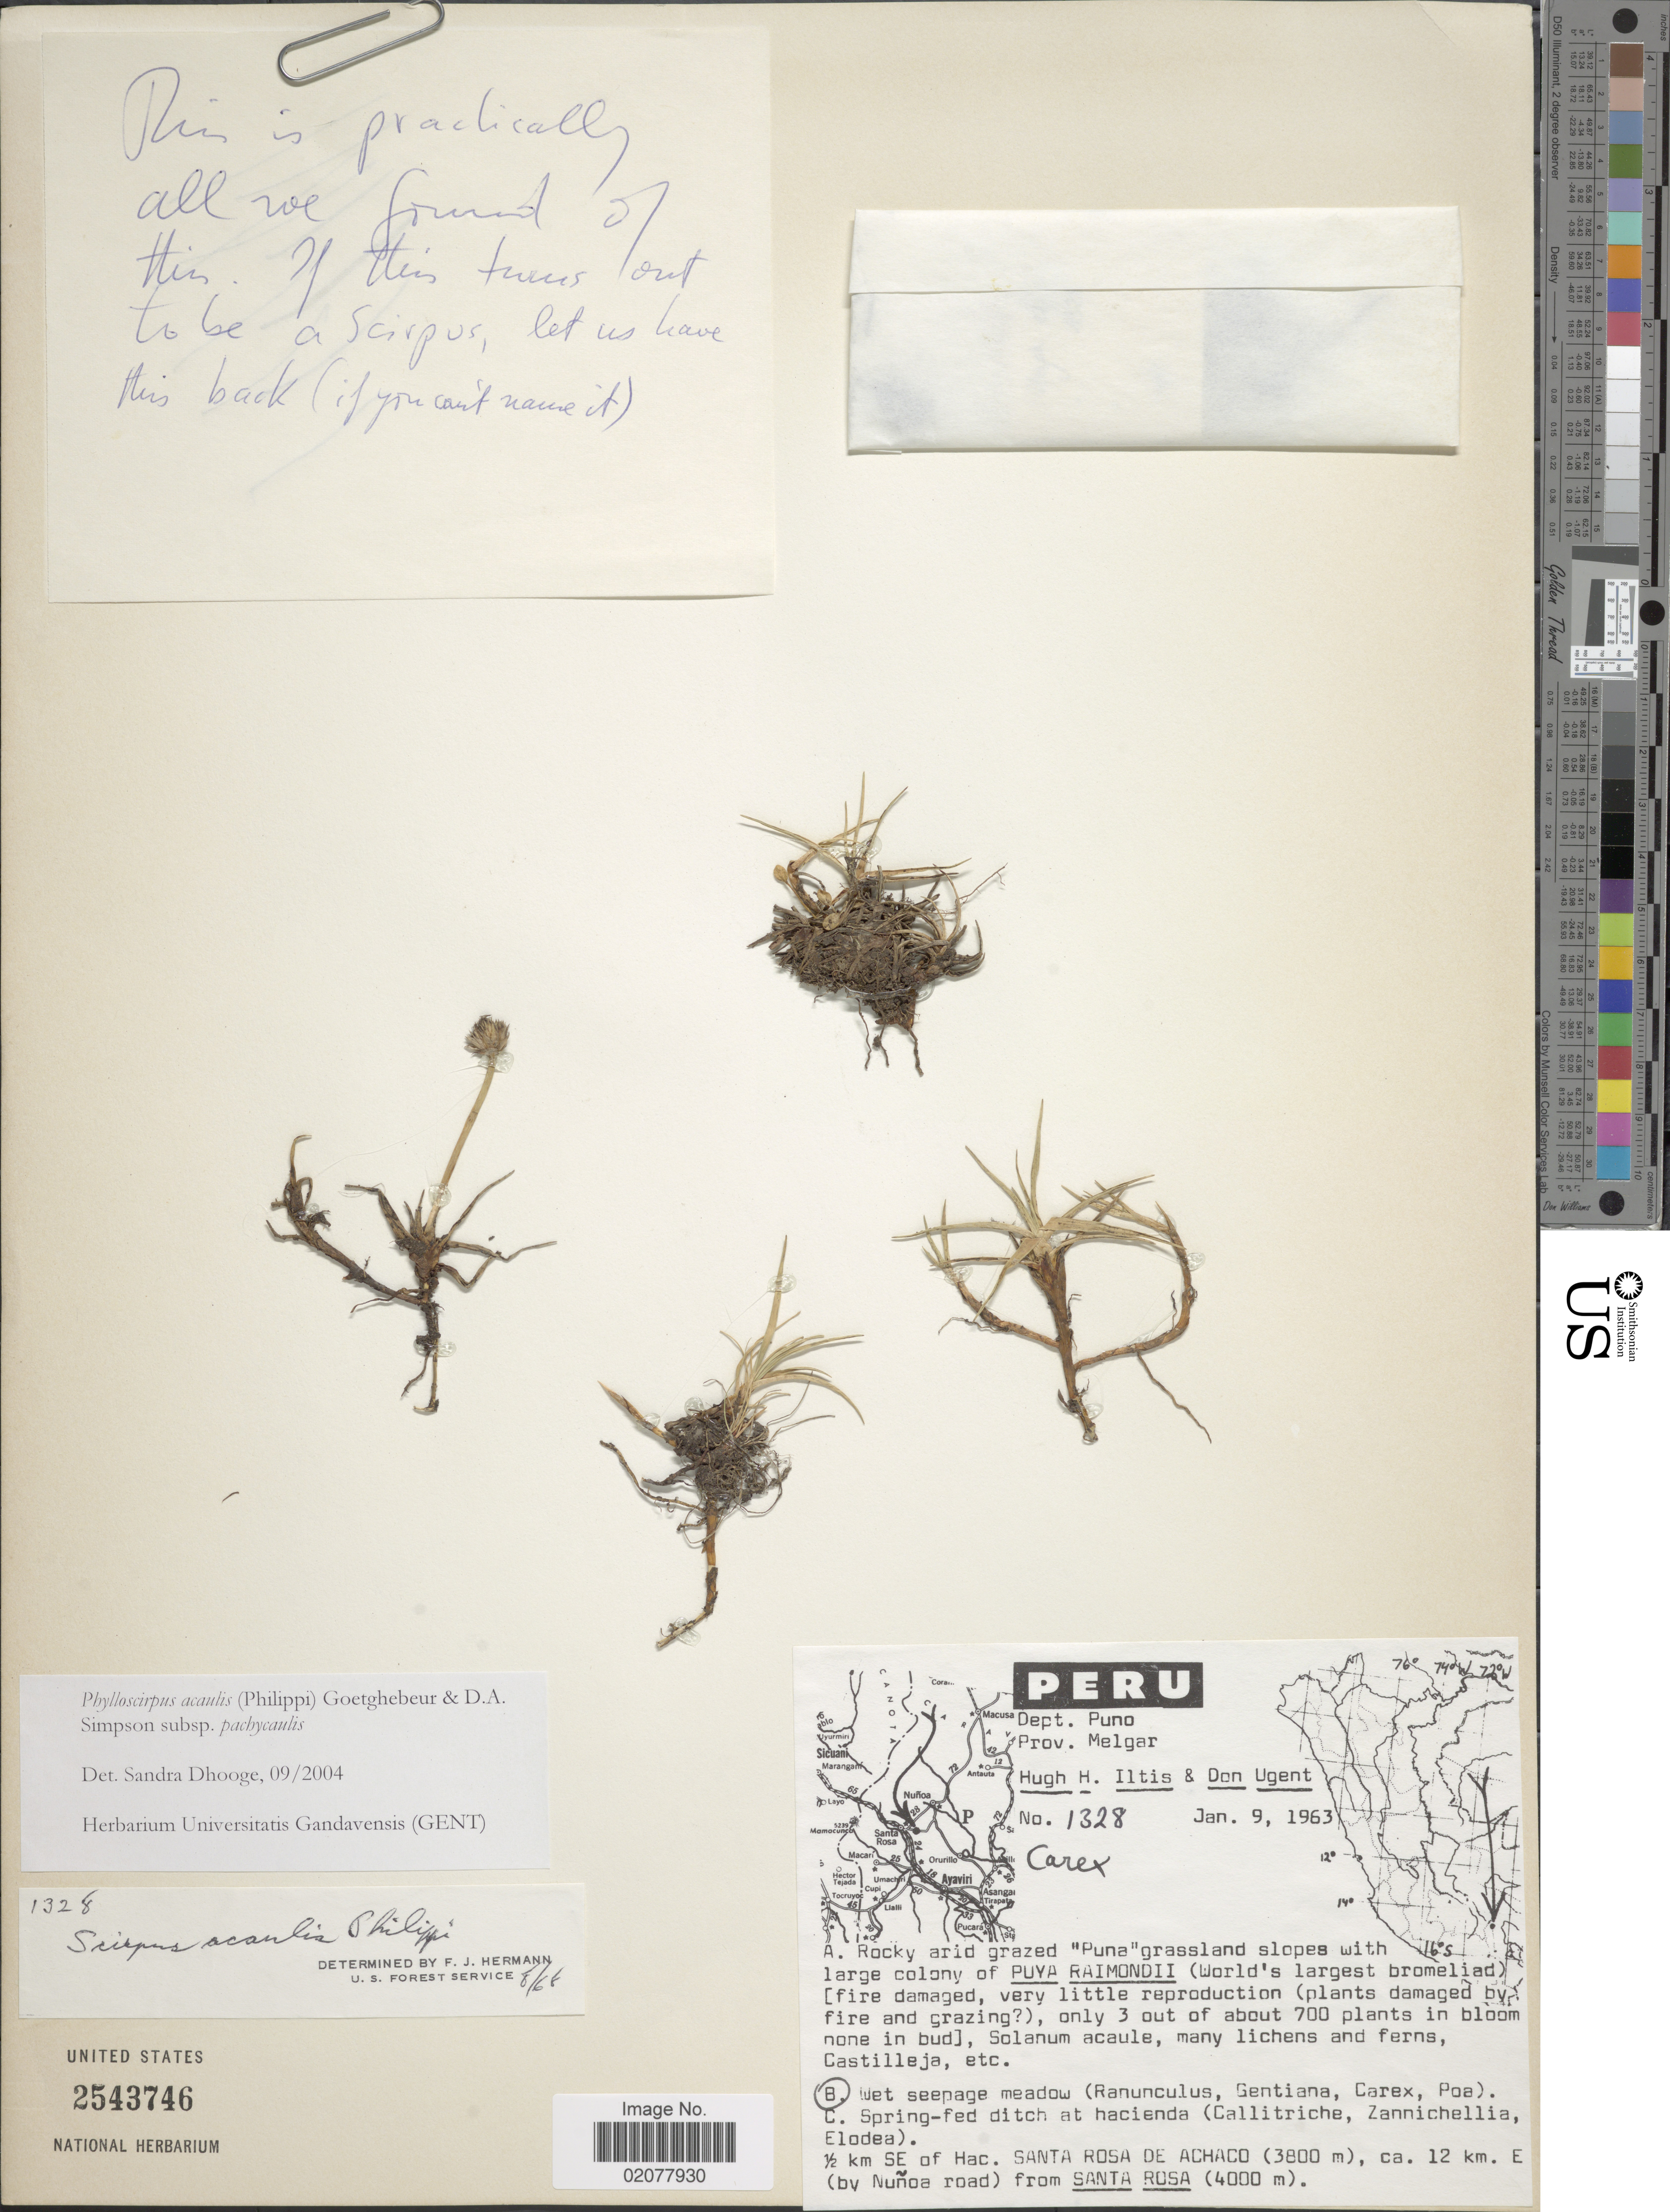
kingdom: Plantae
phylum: Tracheophyta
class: Liliopsida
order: Poales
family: Cyperaceae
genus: Phylloscirpus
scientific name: Phylloscirpus acaulis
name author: (Phil.) Goetgh. & D.A. Simpson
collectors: H. H. Iltis & D. Ugent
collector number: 1328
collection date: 1963-01-09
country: Peru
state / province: Puno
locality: Dept. Puno. Prov. Melgar. ½ km SE of Hac. Santa Rosa de Achaco, ca. 12 km. E (by Nuñoa road) from Santa Rosa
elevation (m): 3800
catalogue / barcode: US 2543746